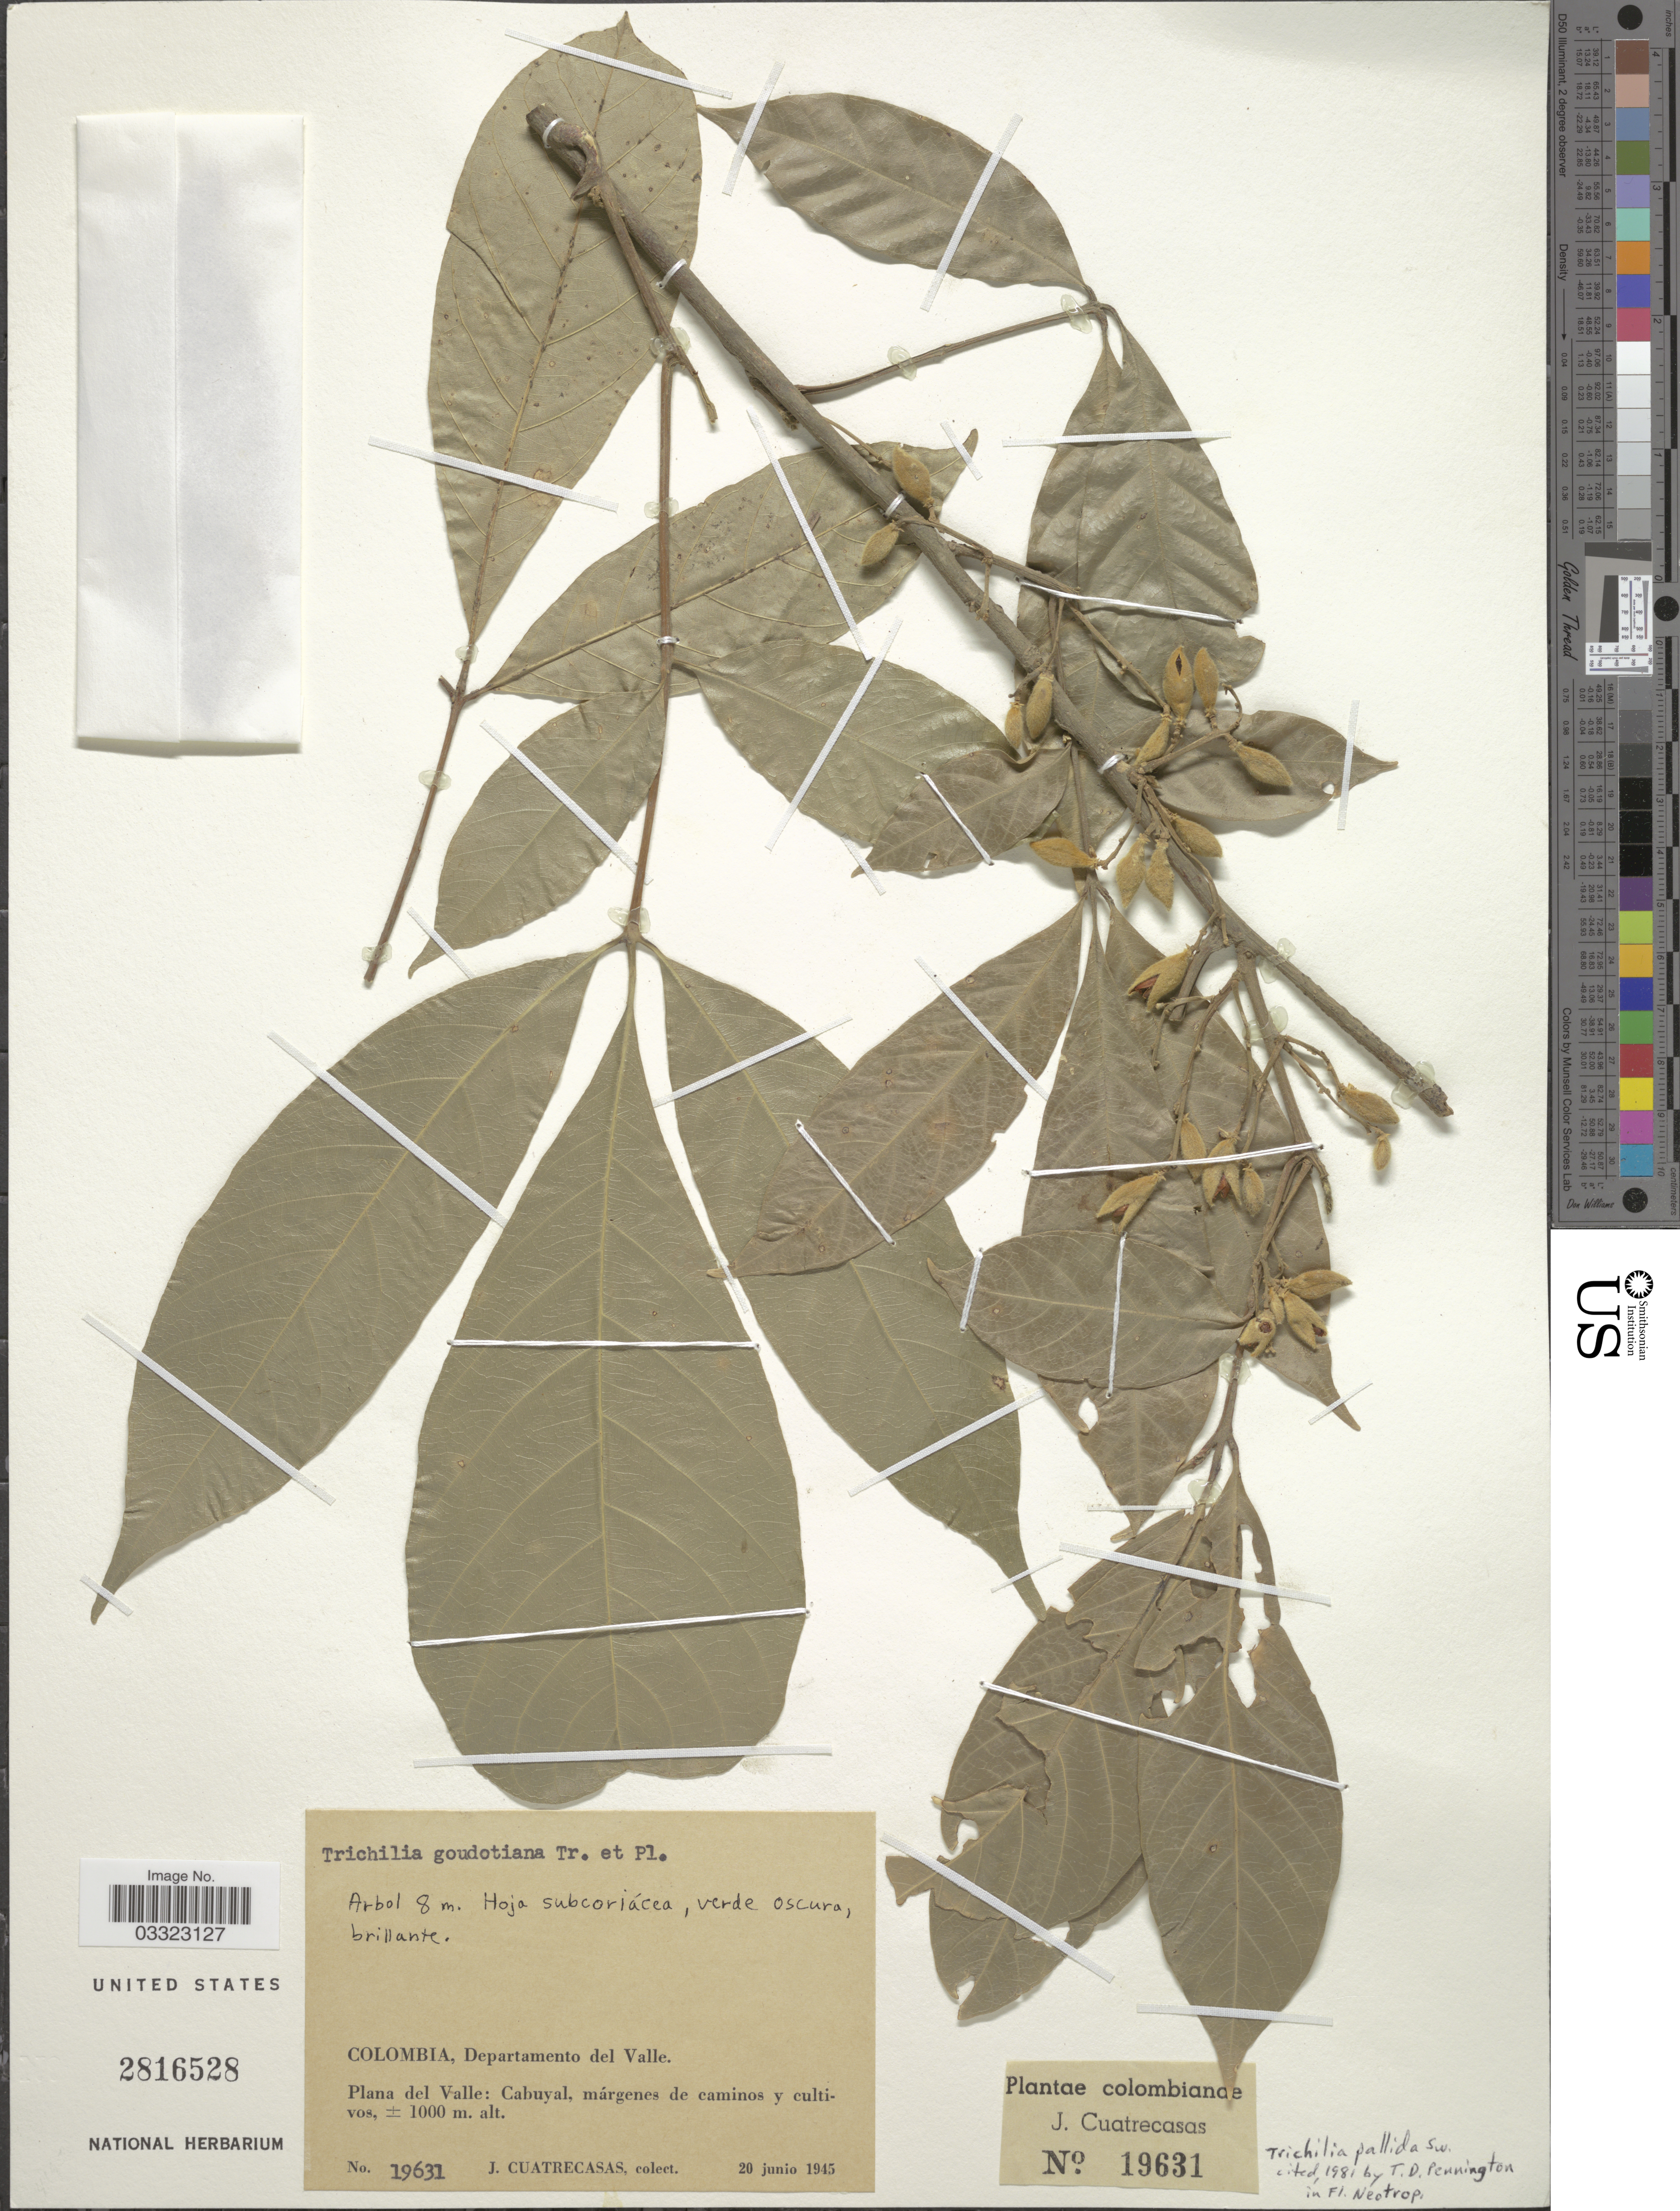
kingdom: Plantae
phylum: Tracheophyta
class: Magnoliopsida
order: Sapindales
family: Meliaceae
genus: Trichilia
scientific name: Trichilia pallida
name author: Sw.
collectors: J. Cuatrecasas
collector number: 19631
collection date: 1945-06-20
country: Colombia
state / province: Valle del Cauca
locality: Departamento del Valle. Plana del Valle: Cuyal, márgenes de caminos y cultivos.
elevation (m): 1000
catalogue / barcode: US 2816528